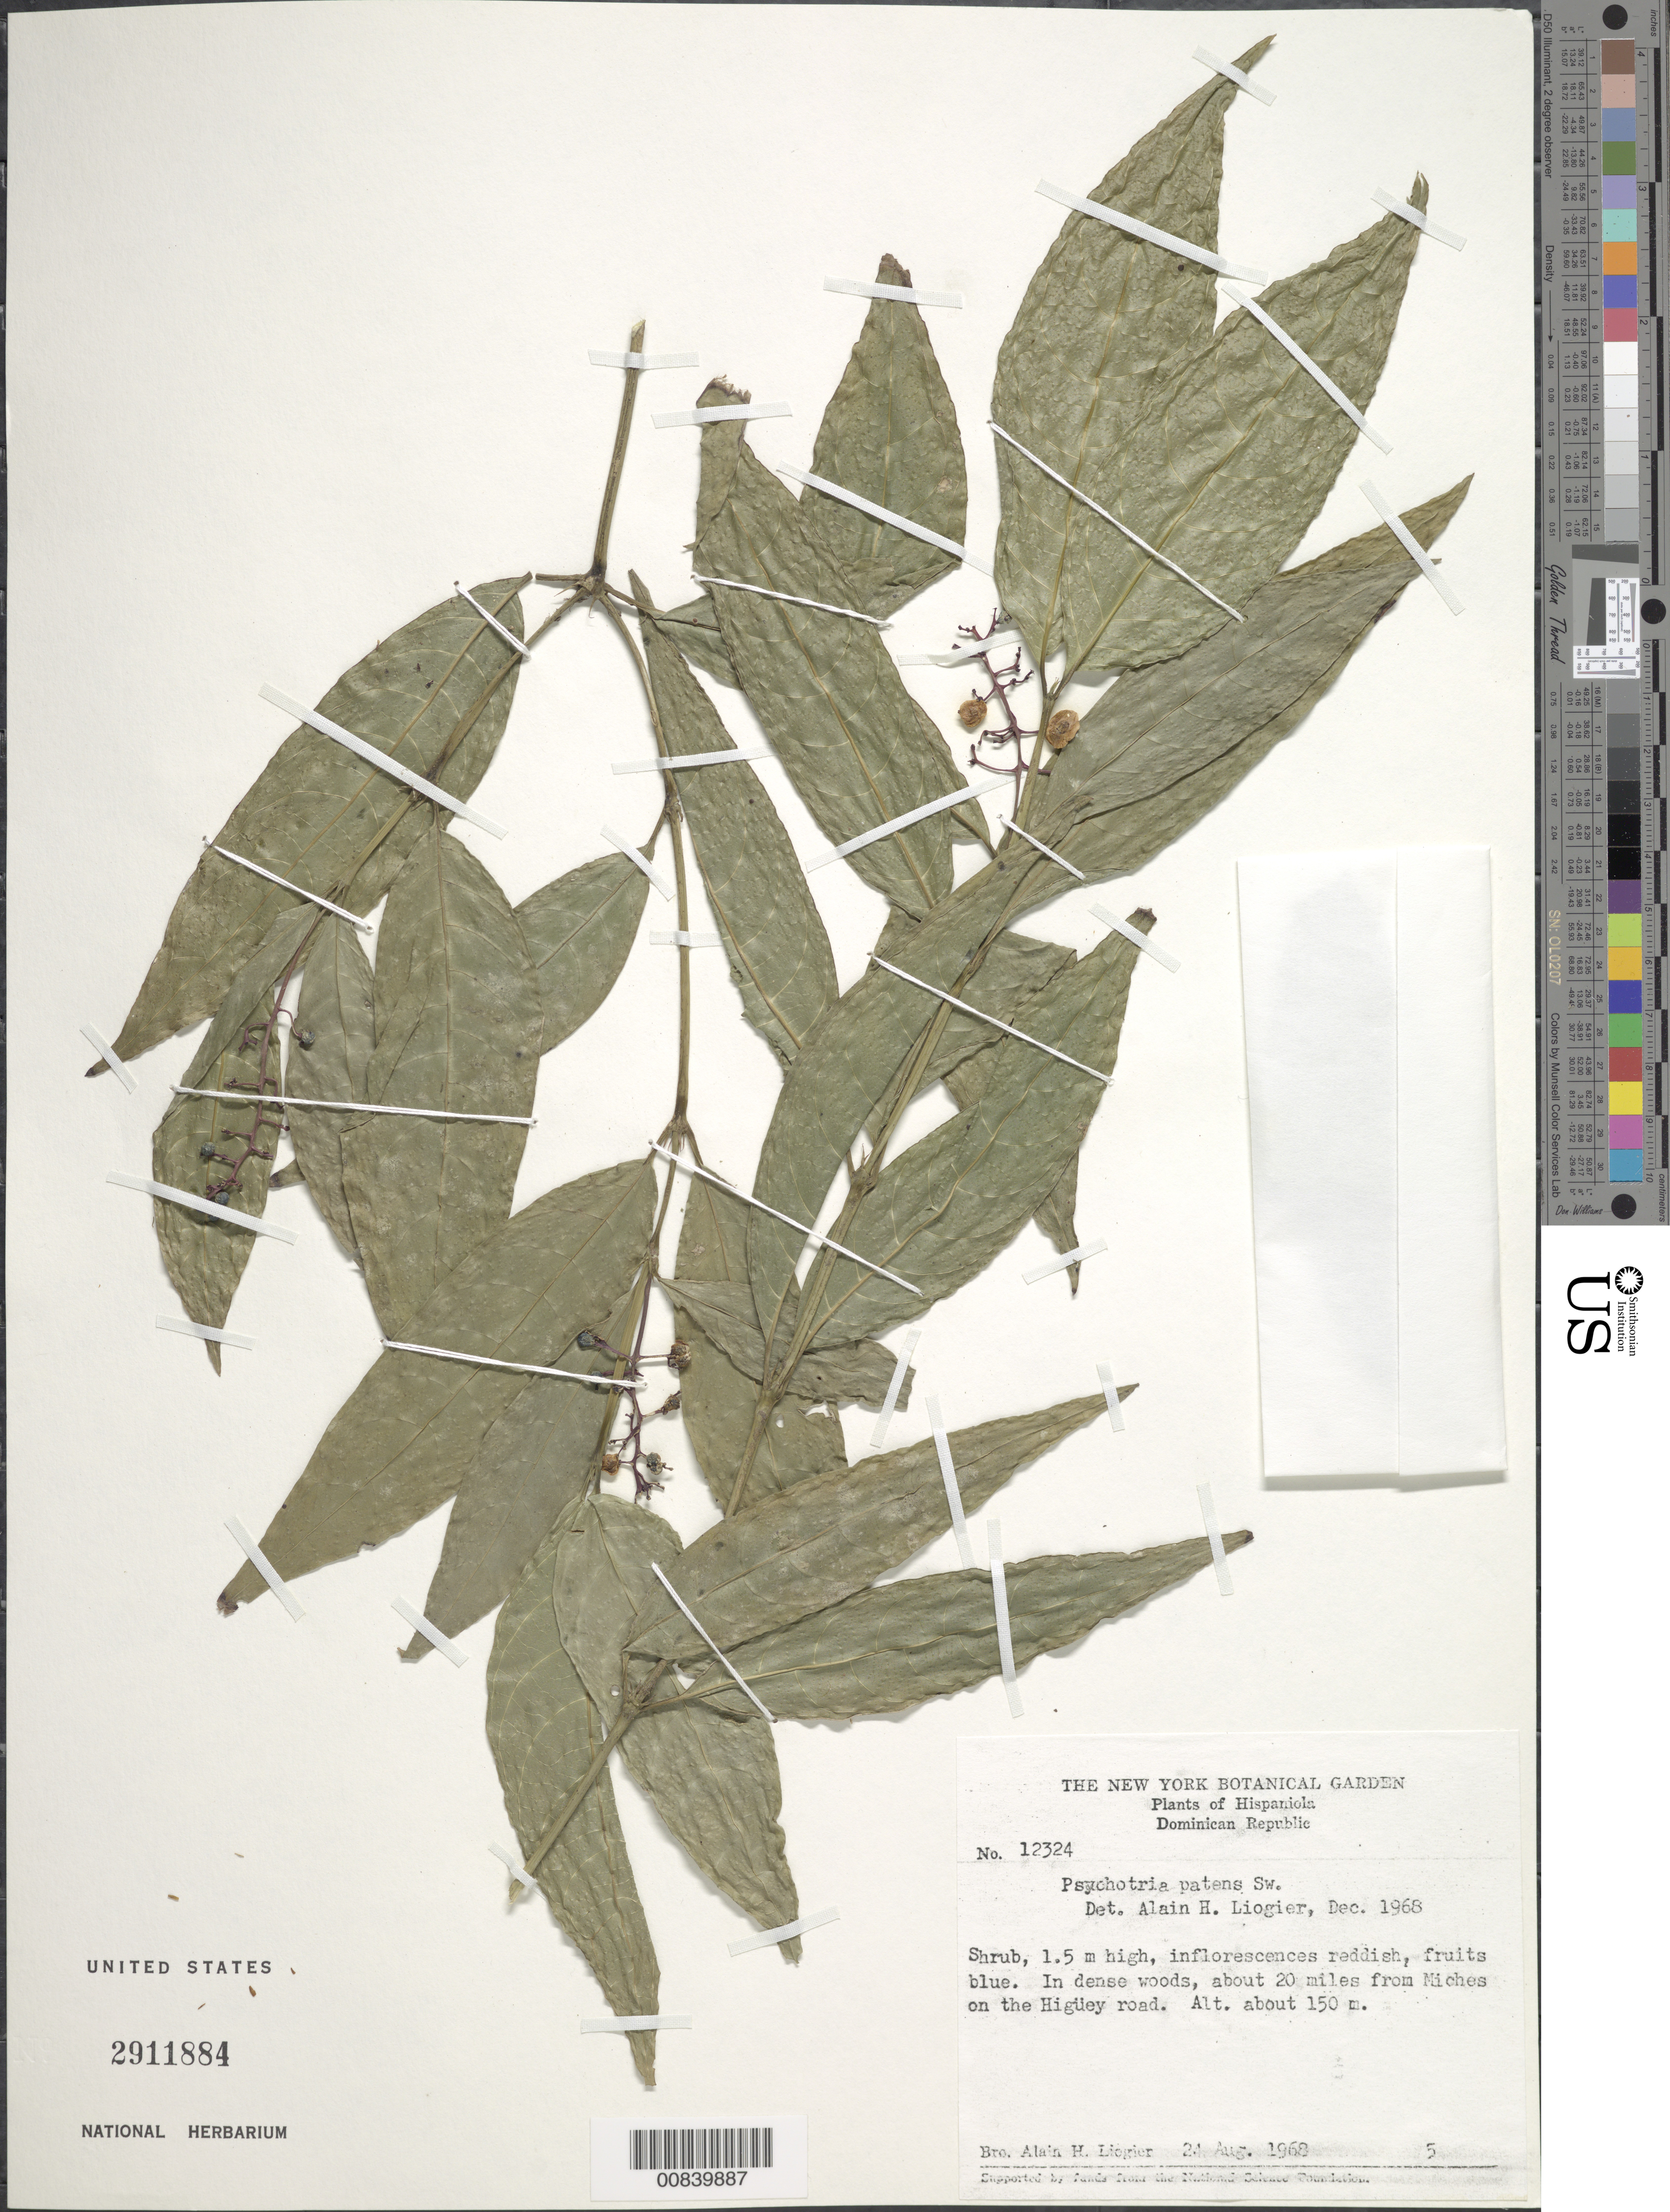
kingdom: Plantae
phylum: Tracheophyta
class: Magnoliopsida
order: Gentianales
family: Rubiaceae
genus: Psychotria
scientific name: Psychotria patens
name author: Sw.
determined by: Liogier, Alain H.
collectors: A. H. Liogier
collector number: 12324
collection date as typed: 24 Aug 1968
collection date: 1968-08-24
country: Dominican Republic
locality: About 2 miles from Miches, on the Higüey road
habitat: In dense woods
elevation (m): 150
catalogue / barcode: US 2911884